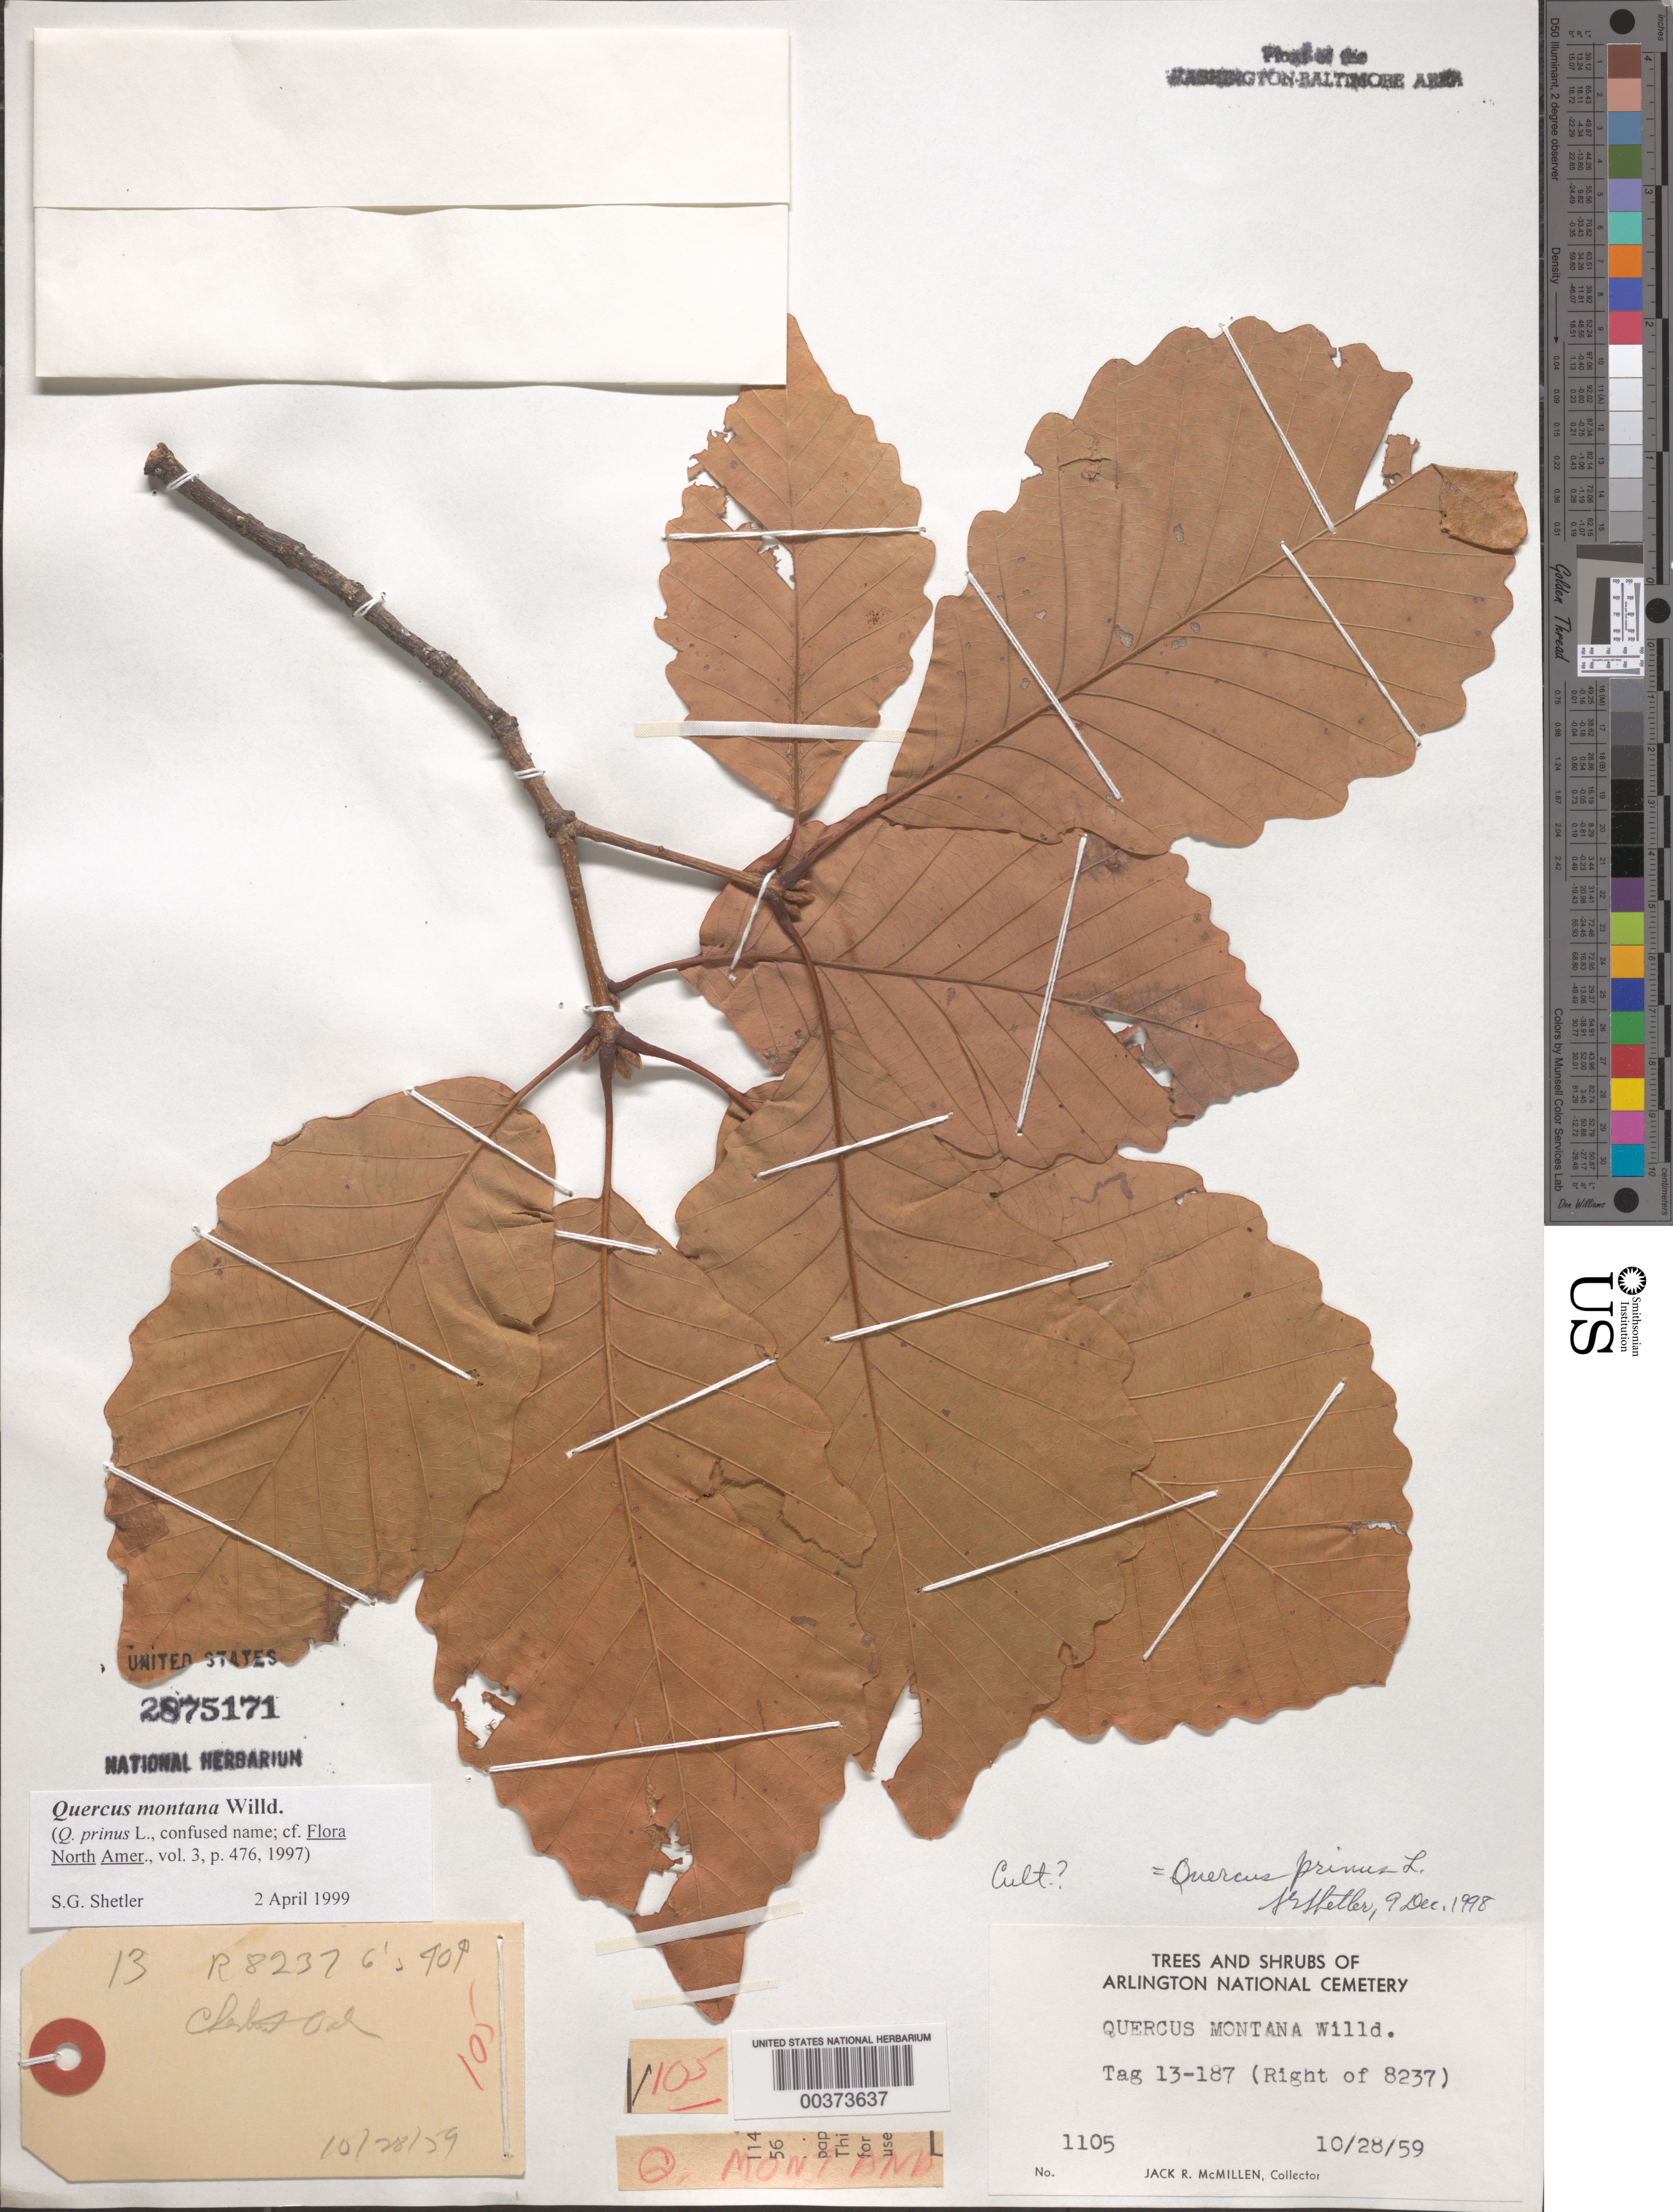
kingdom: Plantae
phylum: Tracheophyta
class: Magnoliopsida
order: Fagales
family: Fagaceae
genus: Quercus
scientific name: Quercus montana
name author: Willd.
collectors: J. McMillen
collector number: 1105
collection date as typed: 28 Oct 1959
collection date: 1959-10-28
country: United States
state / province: Virginia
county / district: Arlington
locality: Arlington National Cemetery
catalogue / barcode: US 2875171